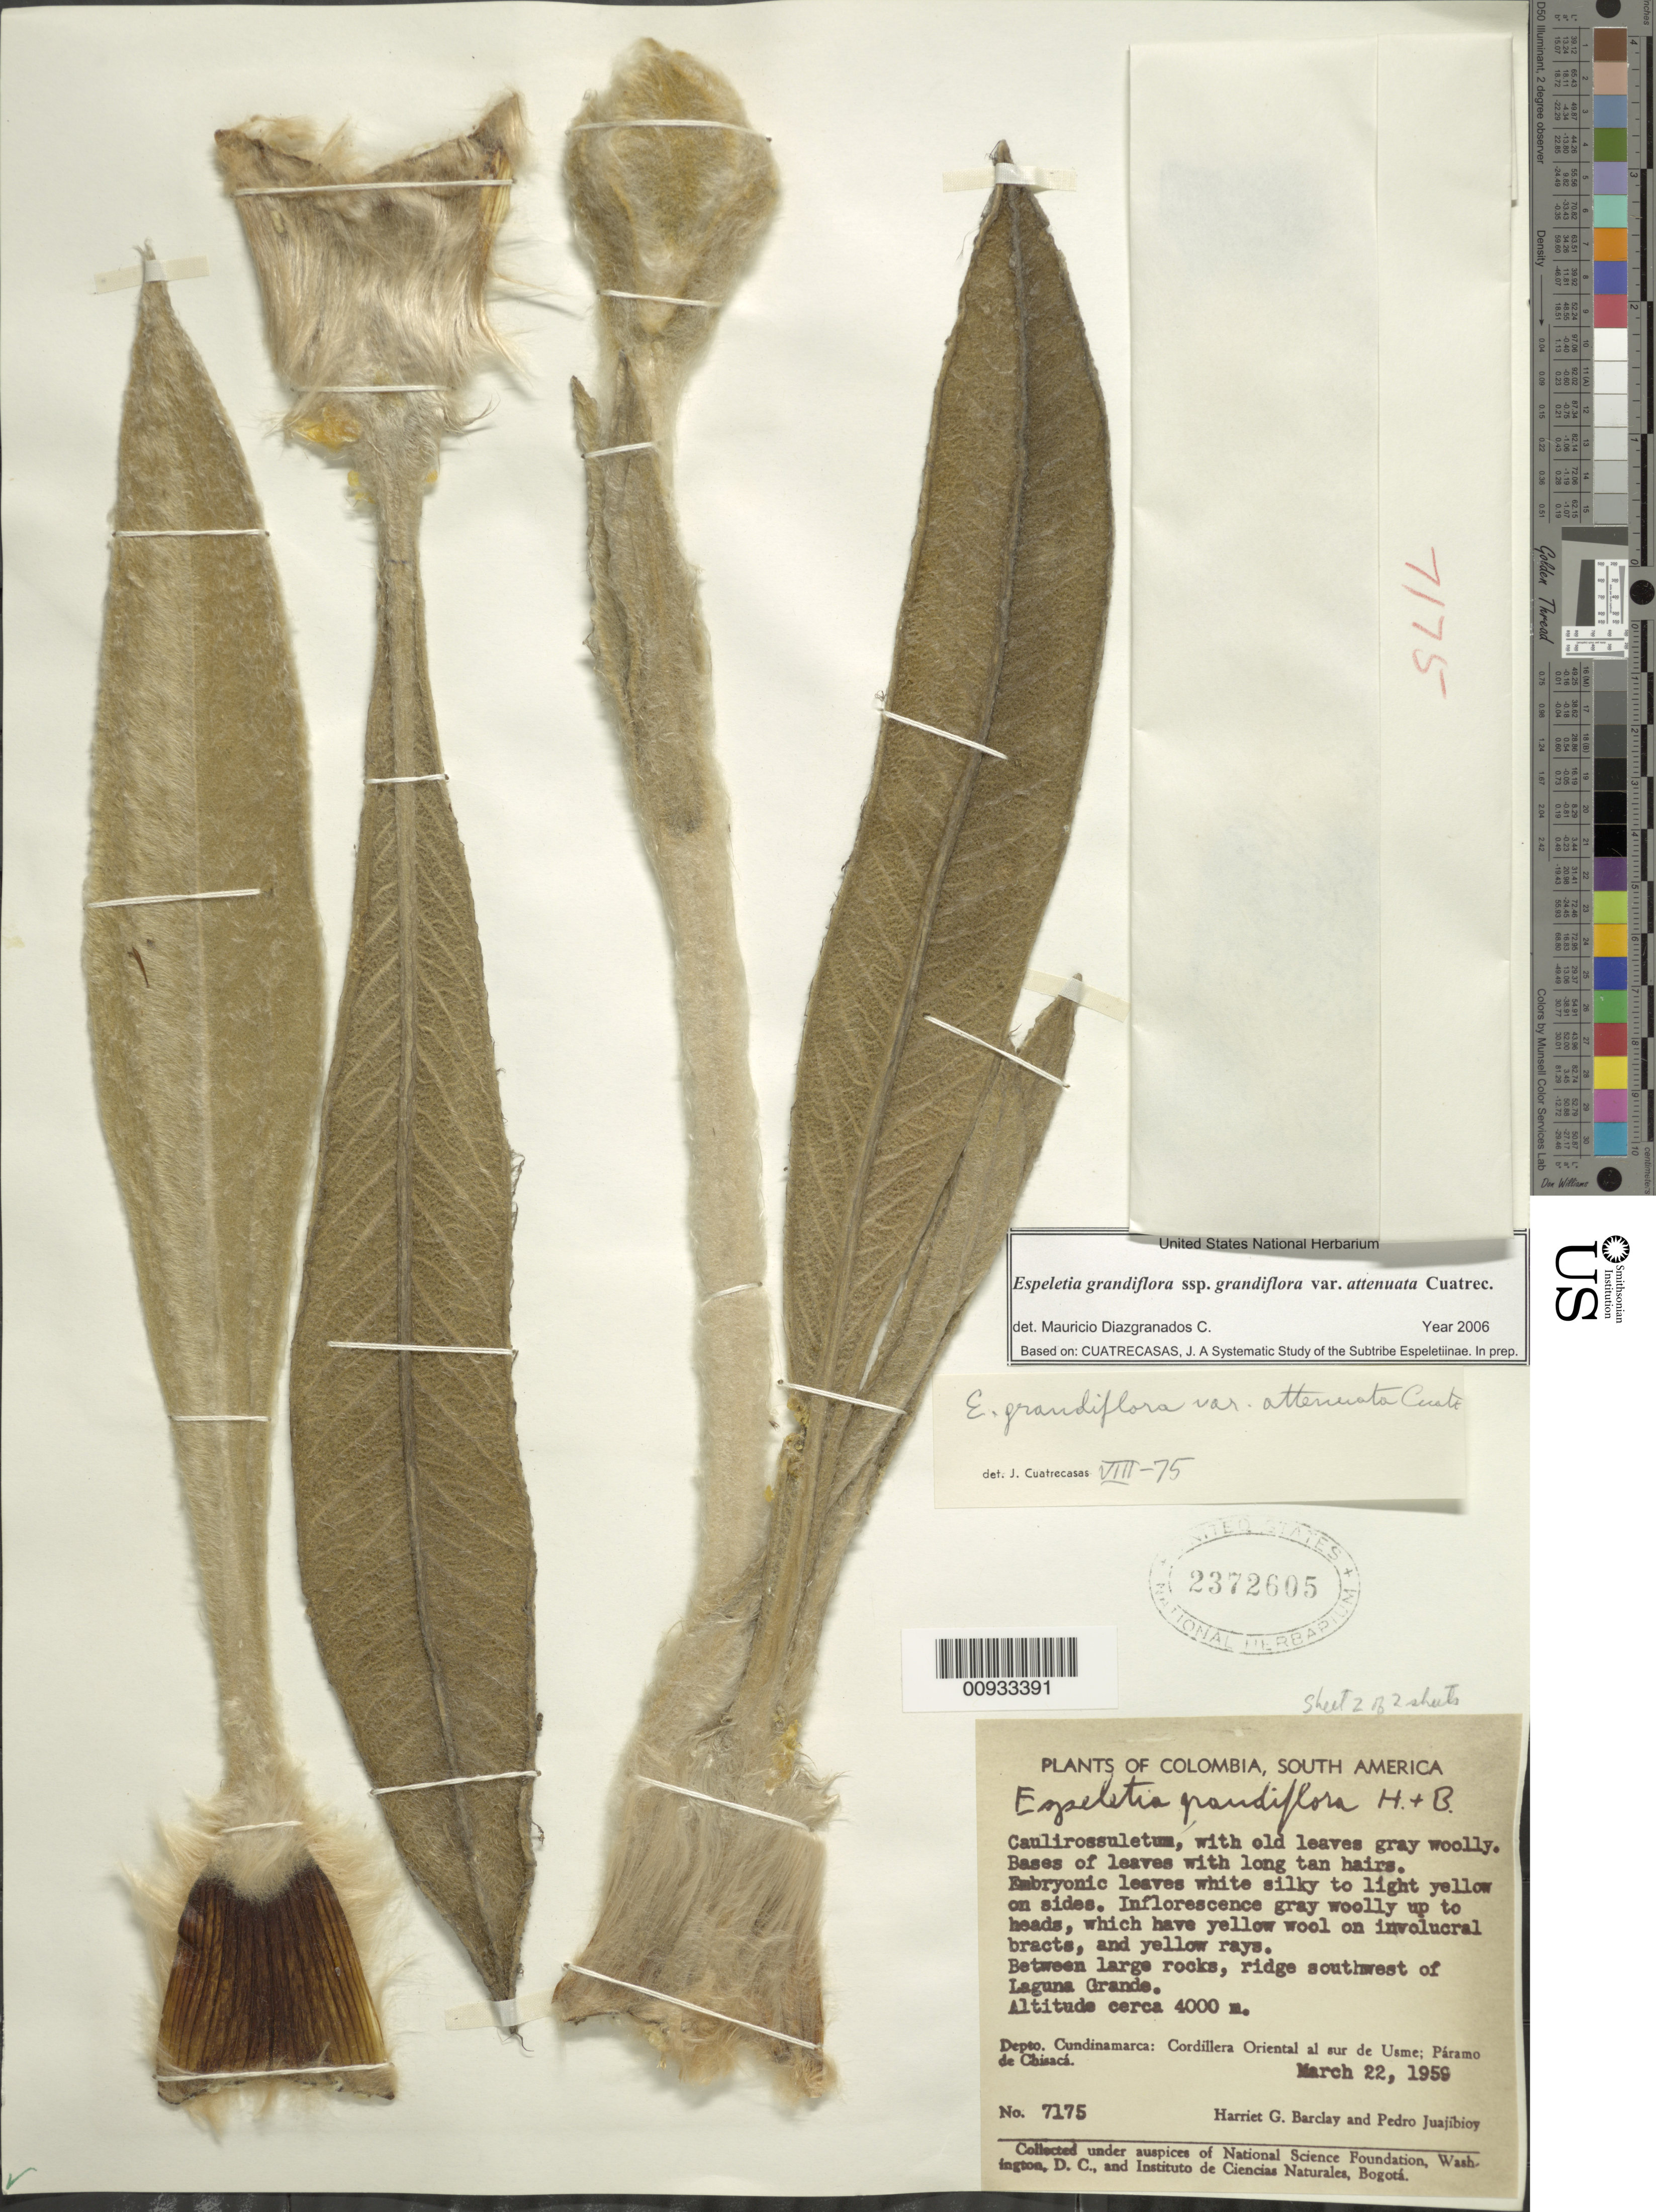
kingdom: Plantae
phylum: Tracheophyta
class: Magnoliopsida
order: Asterales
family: Asteraceae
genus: Espeletia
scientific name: Espeletia grandiflora var. attenuata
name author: Cuatrec.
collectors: H. G. Barclay & P. Juajibioy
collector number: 7175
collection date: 1959-03-22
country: Colombia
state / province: Cundinamarca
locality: Páramo de Chisacá. Cordillera Oriental, al Sur de Usme. Between large rocks, ridge SW of Laguna Grande., Found with few shrubs between large blocks of rock on ridge.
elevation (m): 4000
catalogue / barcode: US 2372605